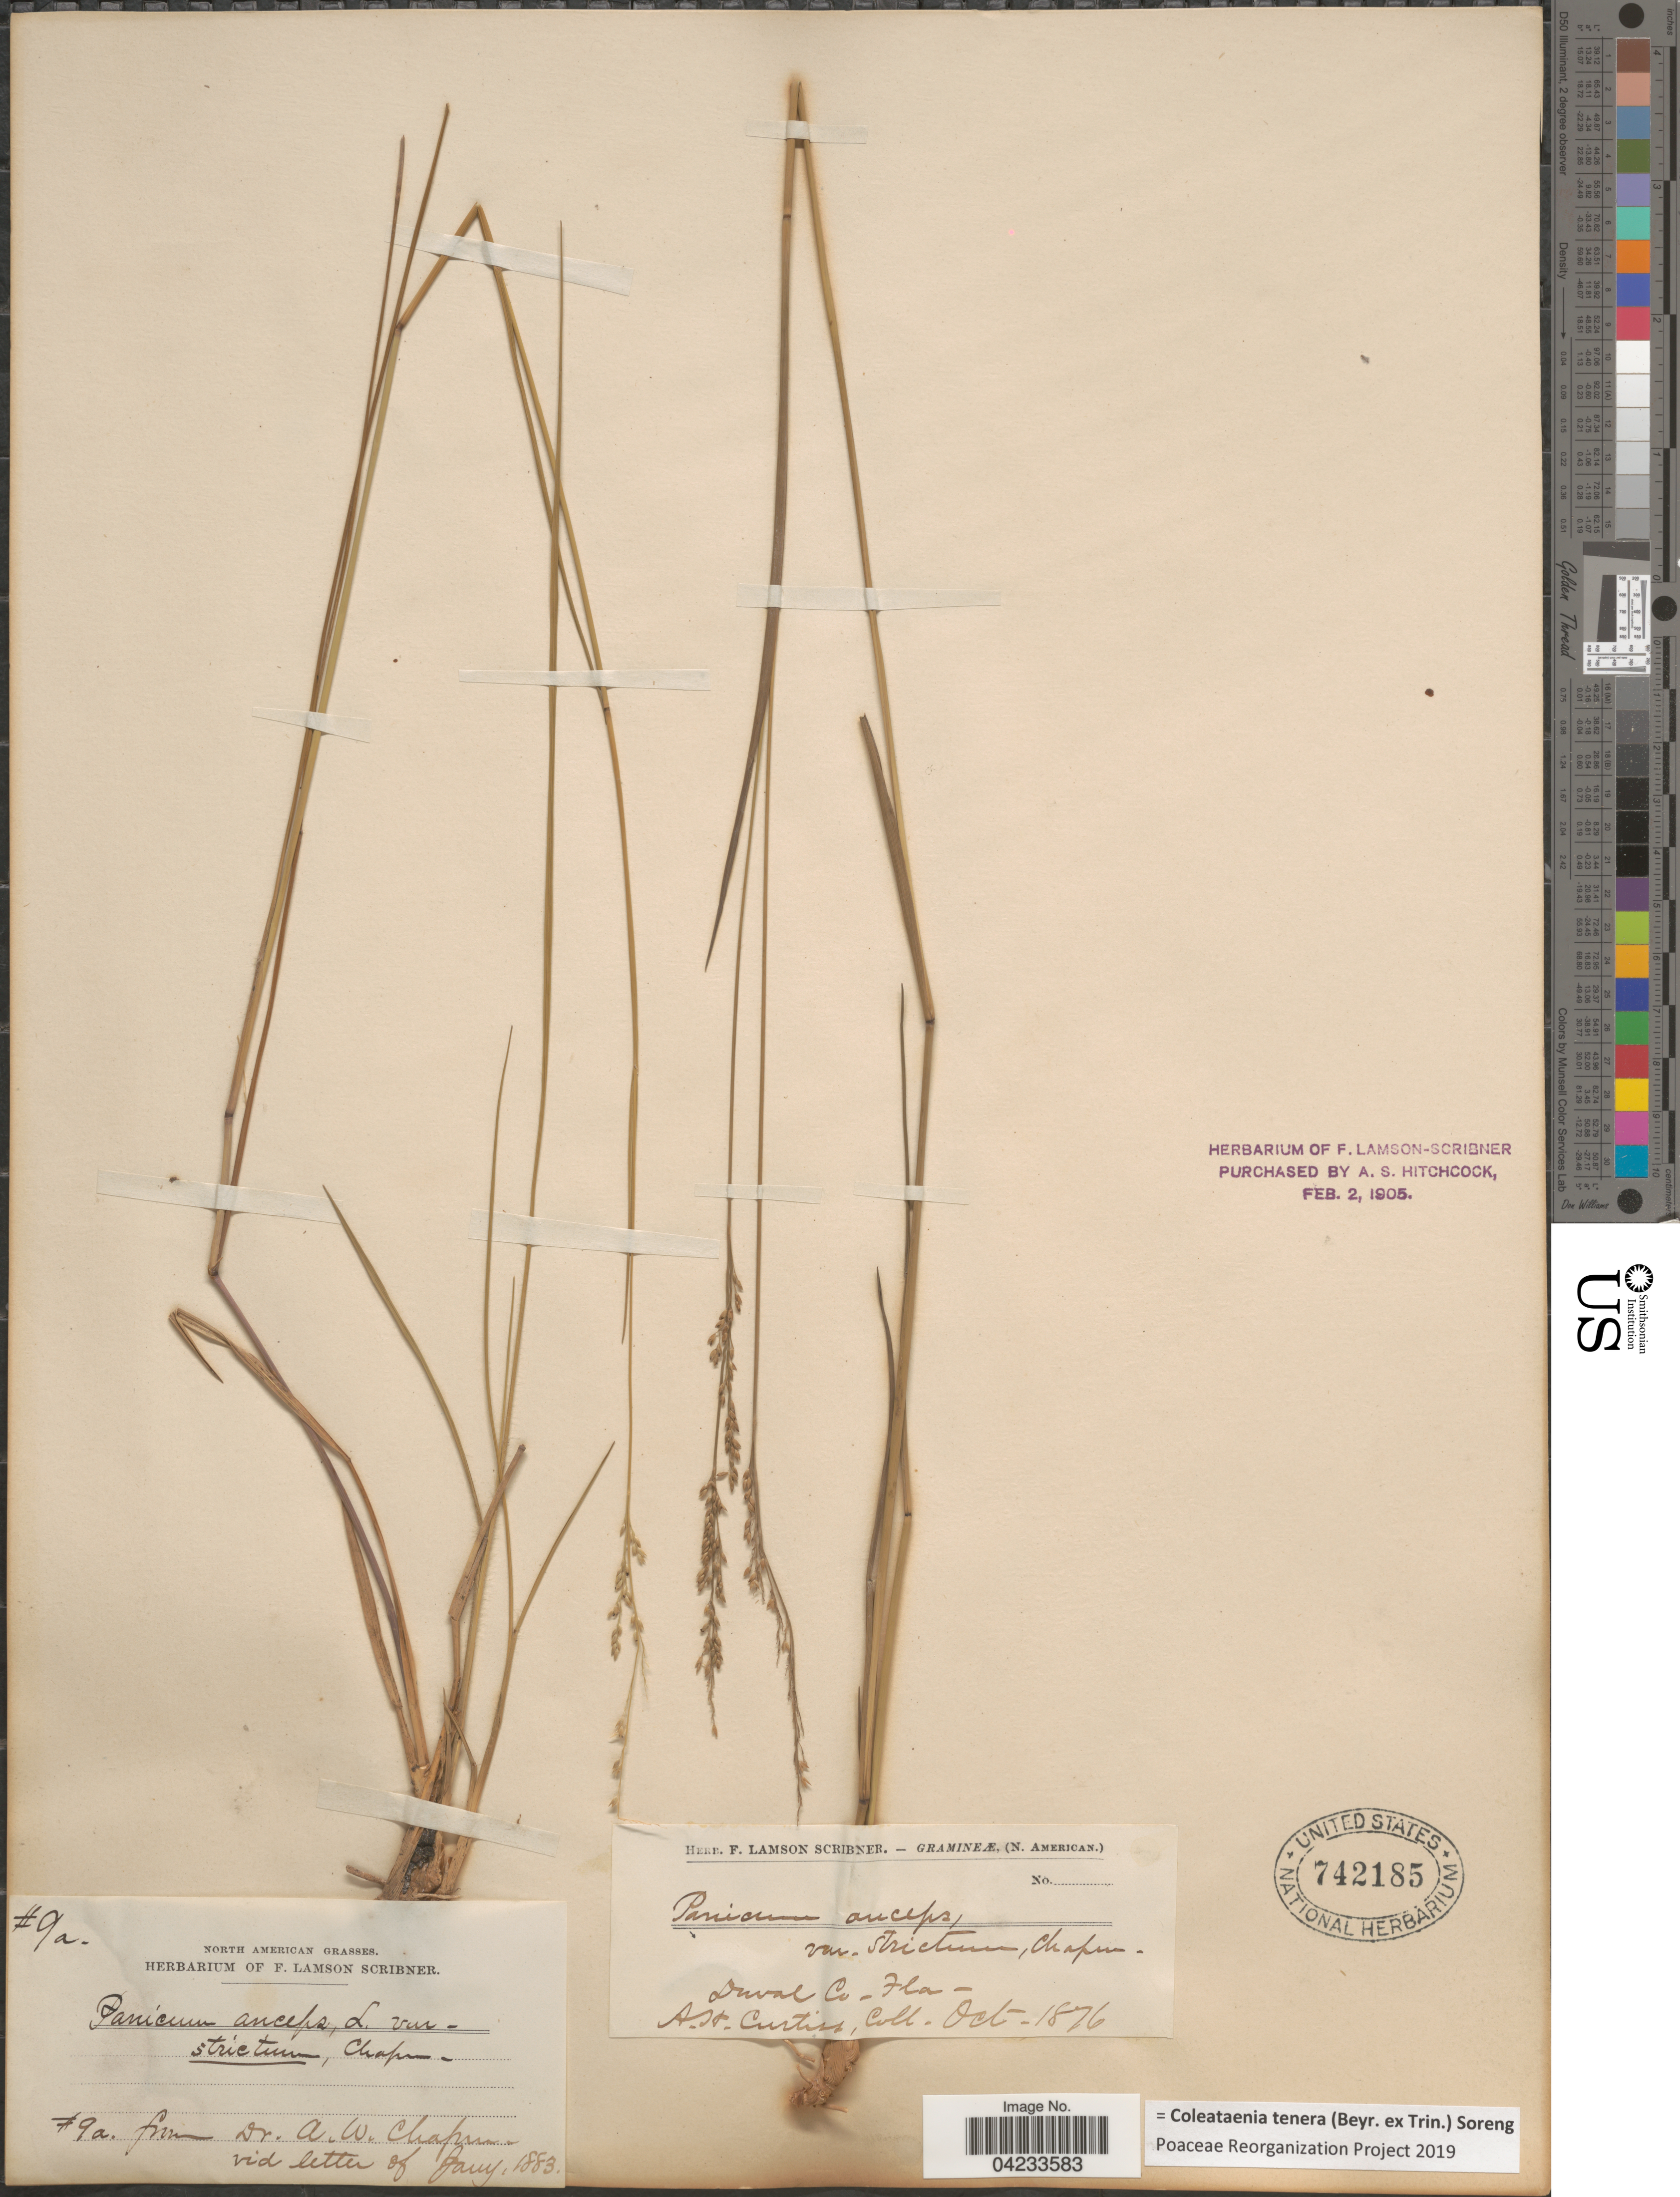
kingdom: Plantae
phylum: Tracheophyta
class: Liliopsida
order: Poales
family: Poaceae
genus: Coleataenia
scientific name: Coleataenia tenera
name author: (Beyr. ex Trin.) Soreng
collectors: A. H. Curtiss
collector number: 9a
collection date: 1876-10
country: United States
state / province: Florida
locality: Duval Co.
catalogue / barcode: US 742185